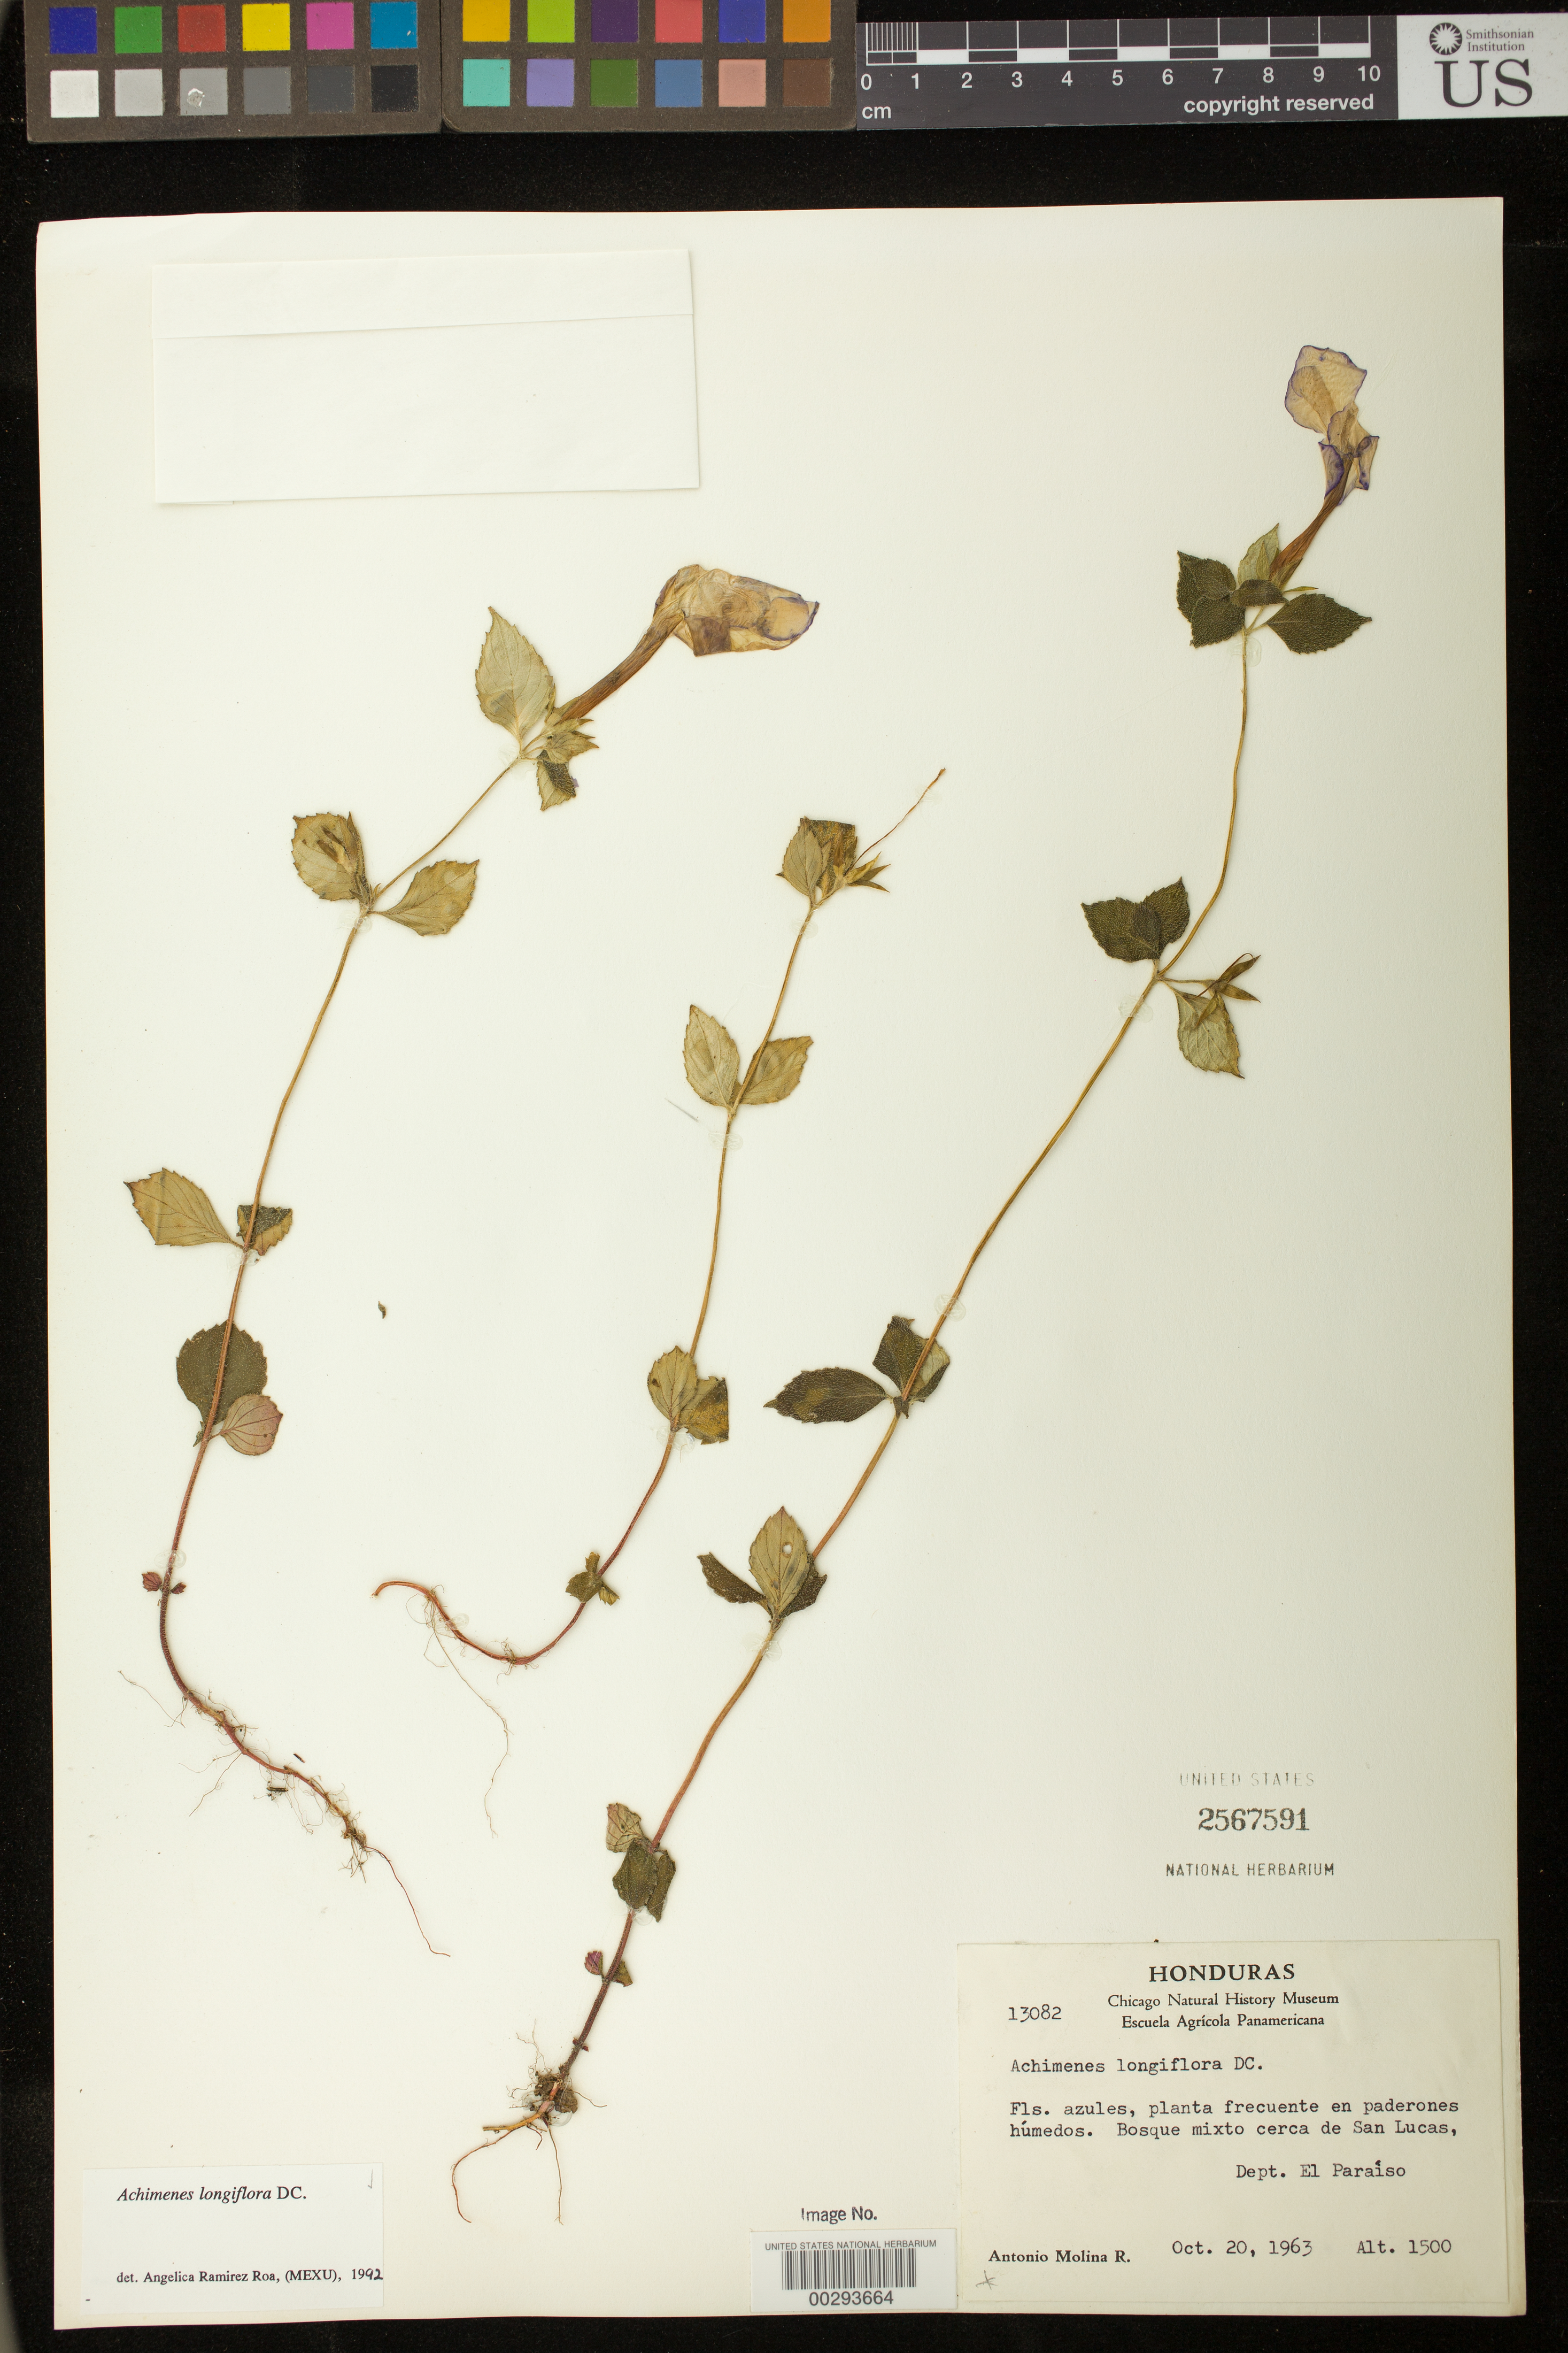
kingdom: Plantae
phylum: Tracheophyta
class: Magnoliopsida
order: Lamiales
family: Gesneriaceae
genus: Achimenes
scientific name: Achimenes longiflora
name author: DC.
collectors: A. Molina R.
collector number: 13082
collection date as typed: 20 Oct 1963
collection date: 1963-10-20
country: Honduras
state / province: El Paraíso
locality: Cerca de San Lucas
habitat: Bosque misto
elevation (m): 1500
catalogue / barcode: US 2567591